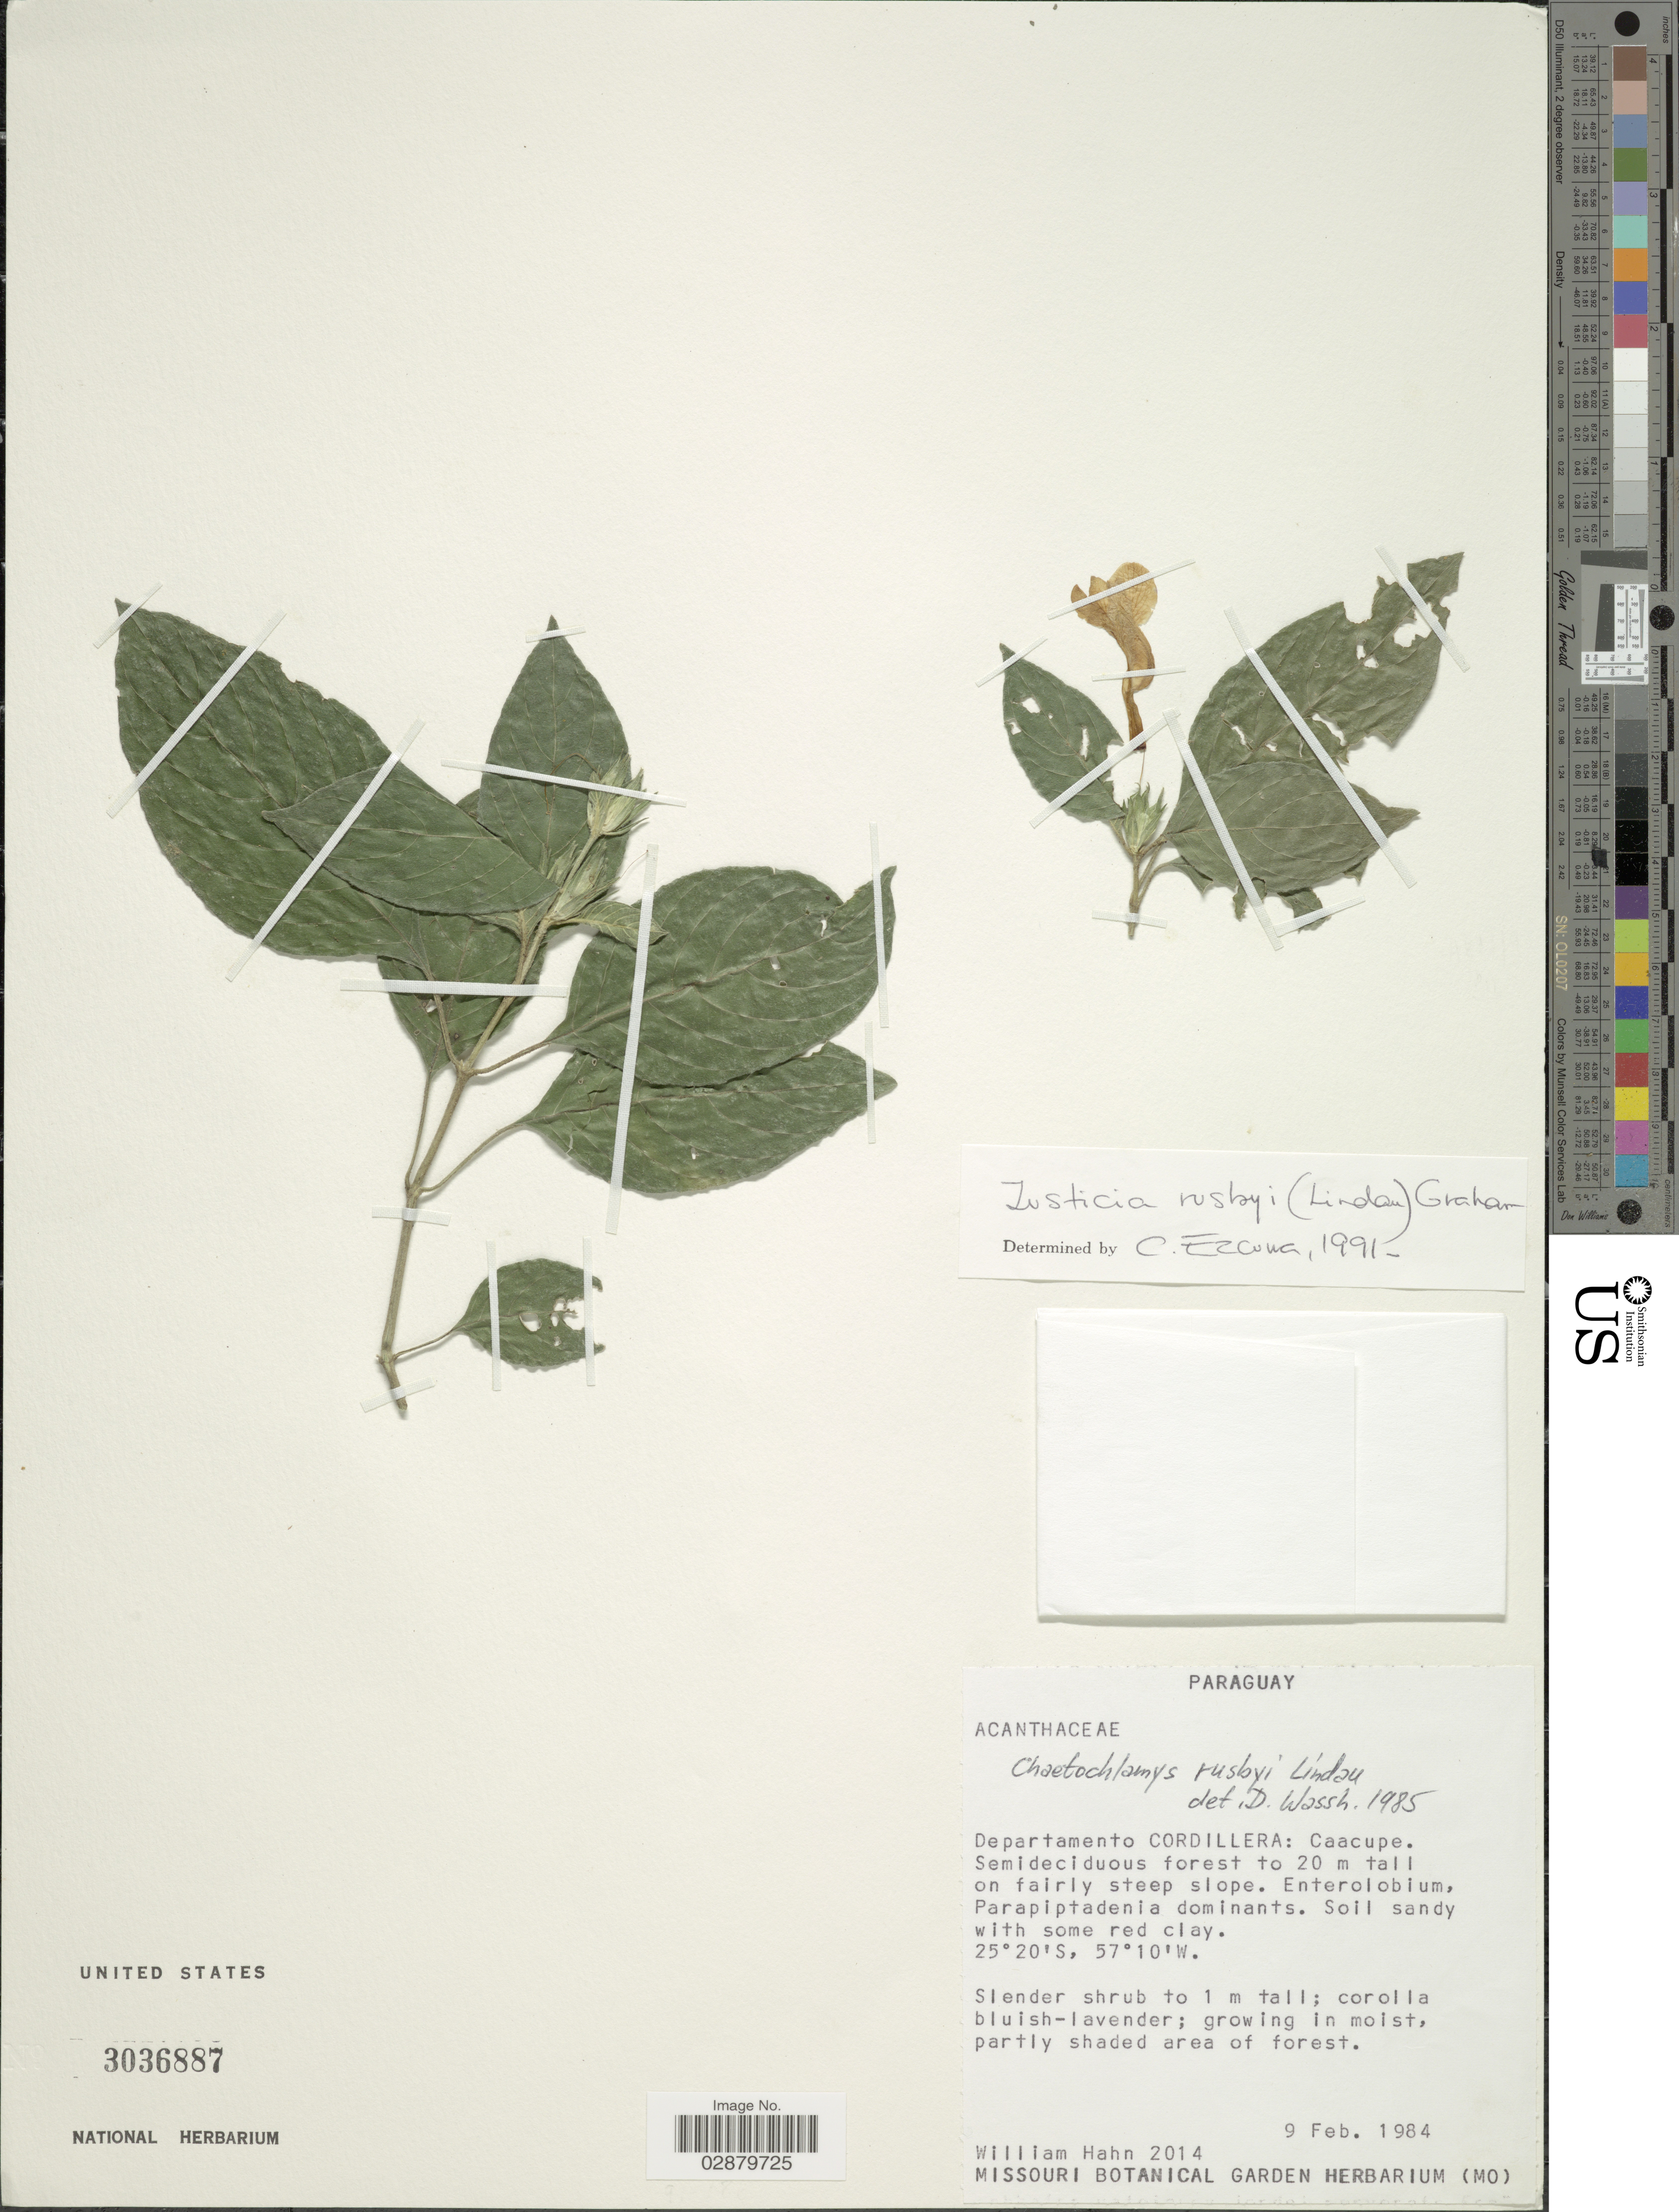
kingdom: Plantae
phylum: Tracheophyta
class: Magnoliopsida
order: Lamiales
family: Acanthaceae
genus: Justicia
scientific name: Justicia matthewsii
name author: (Lindau) Rusby ex Dyer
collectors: W. Hahn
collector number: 2014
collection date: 1984-02-09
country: Paraguay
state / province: Cordillera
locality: Departamento Cordillera: Caacupe.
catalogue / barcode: US 3036887